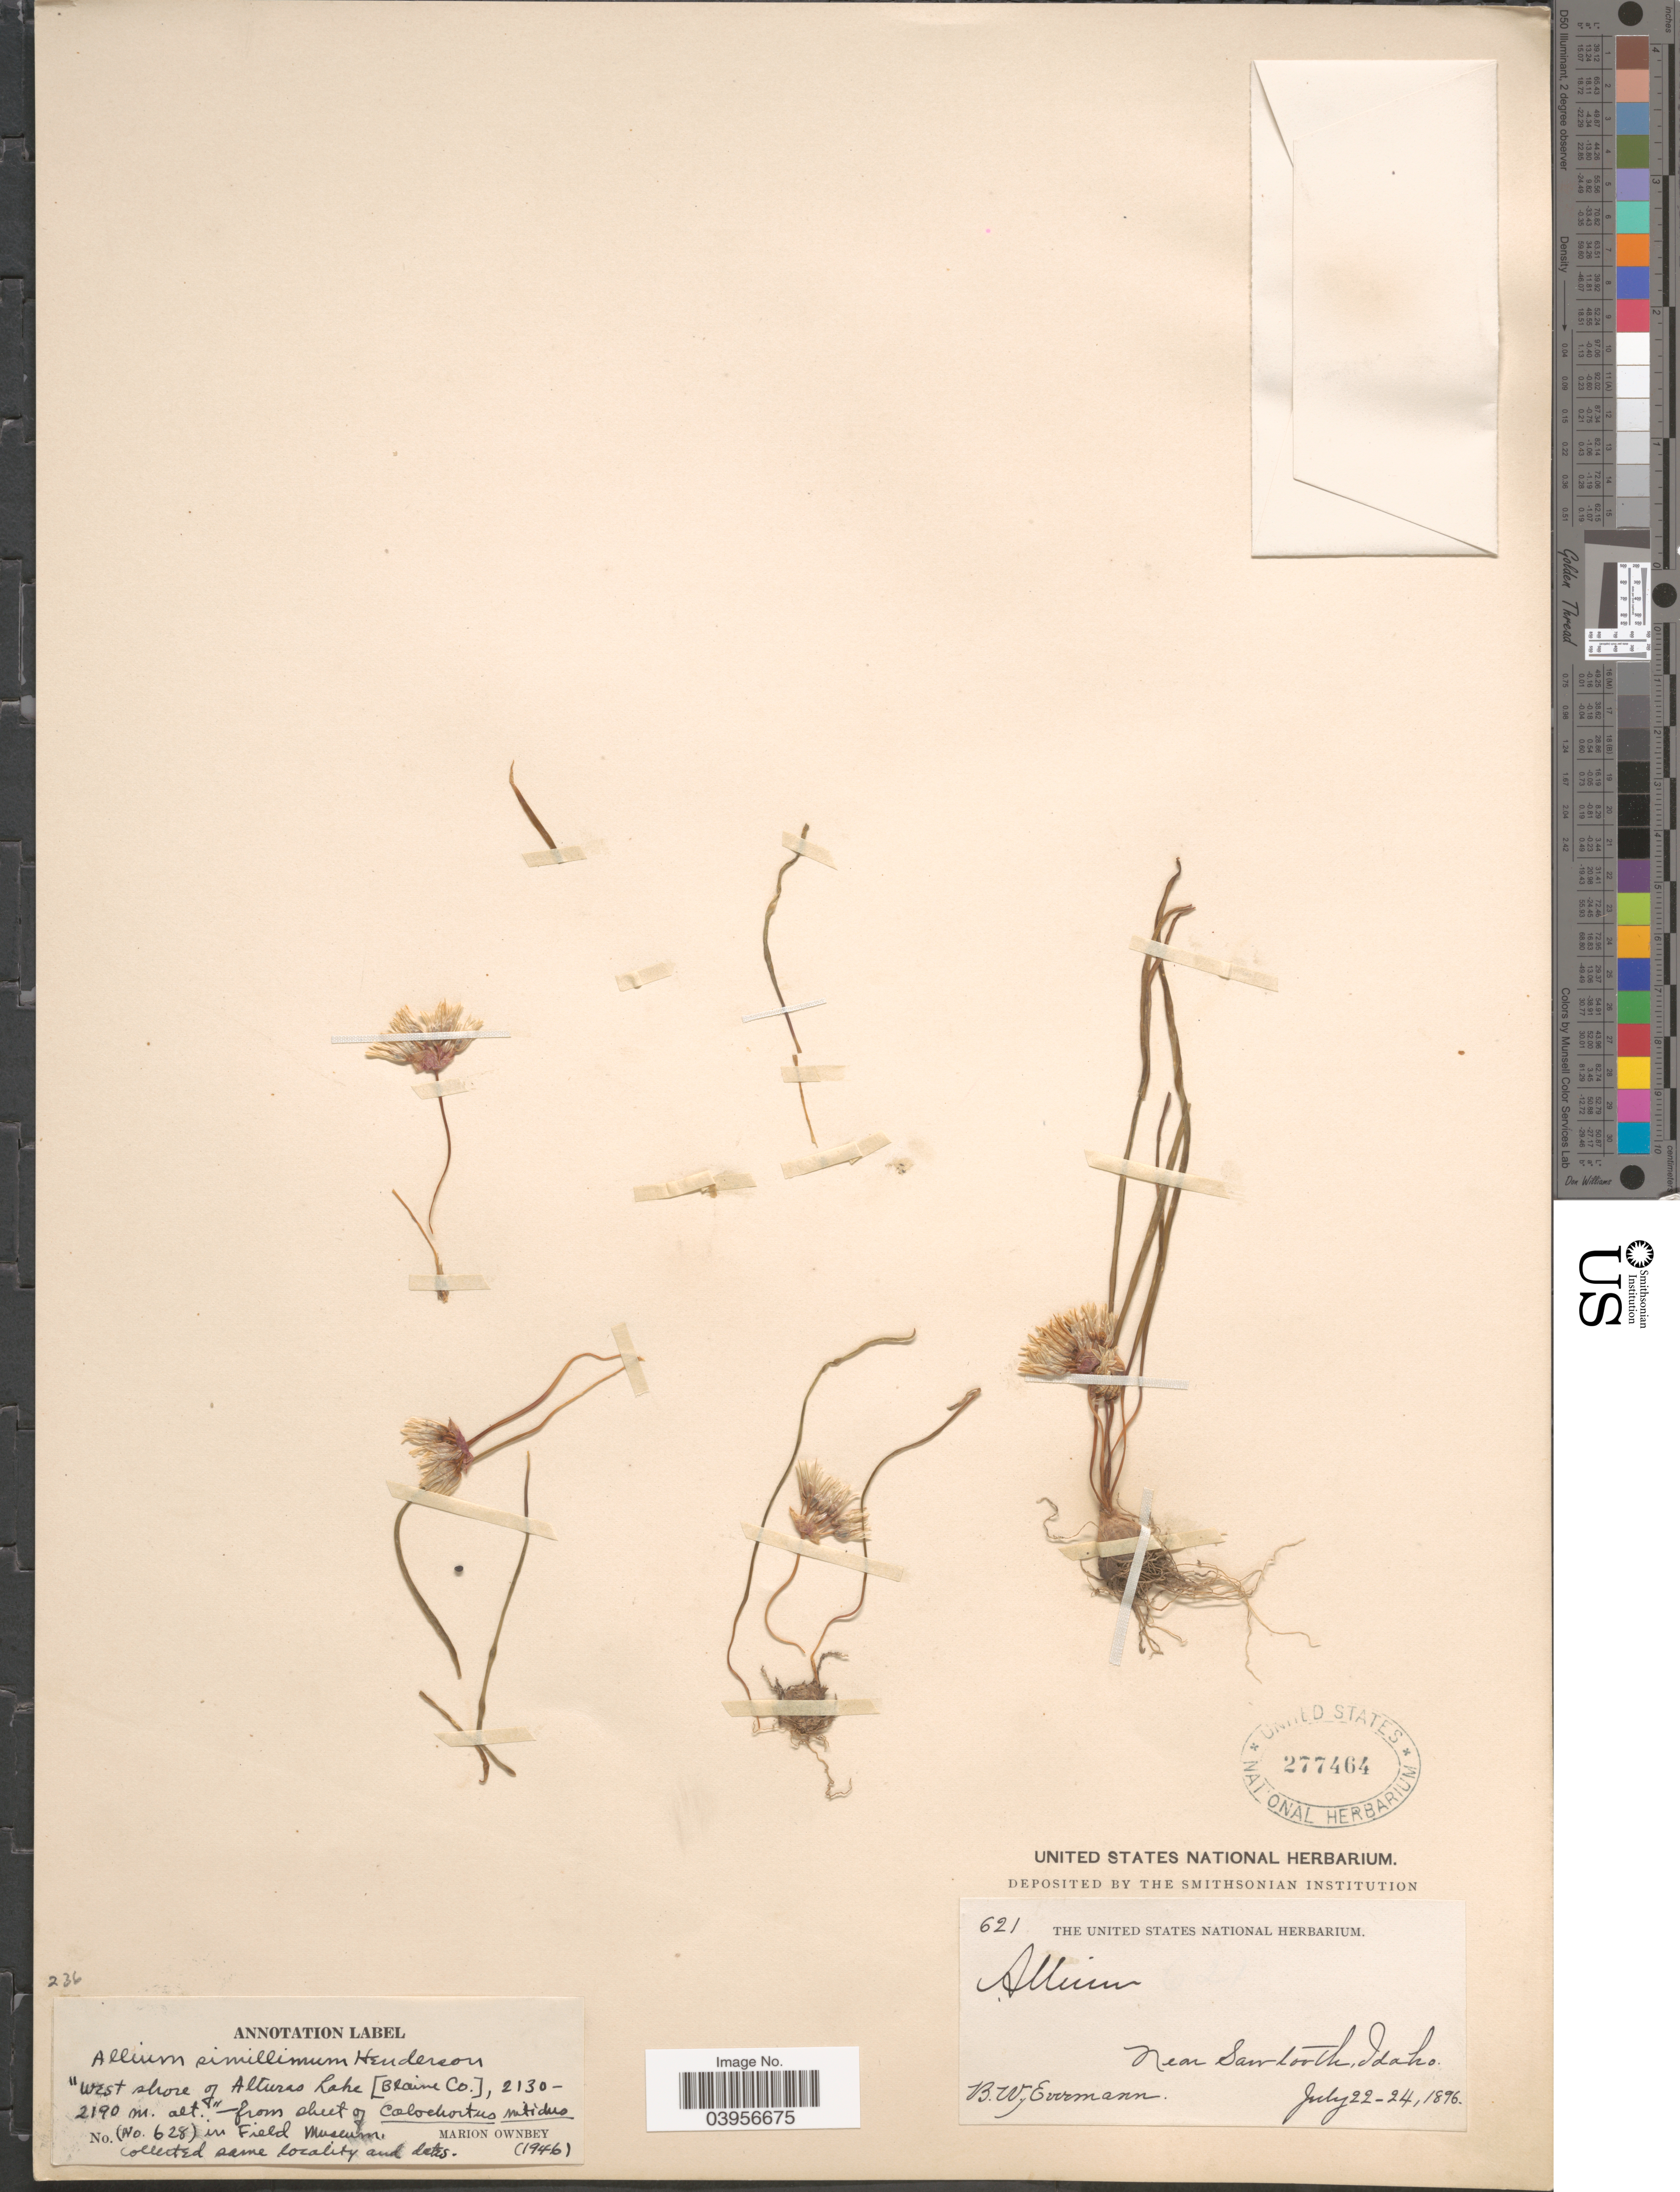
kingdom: Plantae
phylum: Tracheophyta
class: Liliopsida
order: Asparagales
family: Amaryllidaceae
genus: Allium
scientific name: Allium simillimum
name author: L.F. Hend.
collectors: B. W. Evermann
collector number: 621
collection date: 1896-07-22/1896-07-24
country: United States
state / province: Idaho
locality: Near Sawtooth.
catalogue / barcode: US 277464